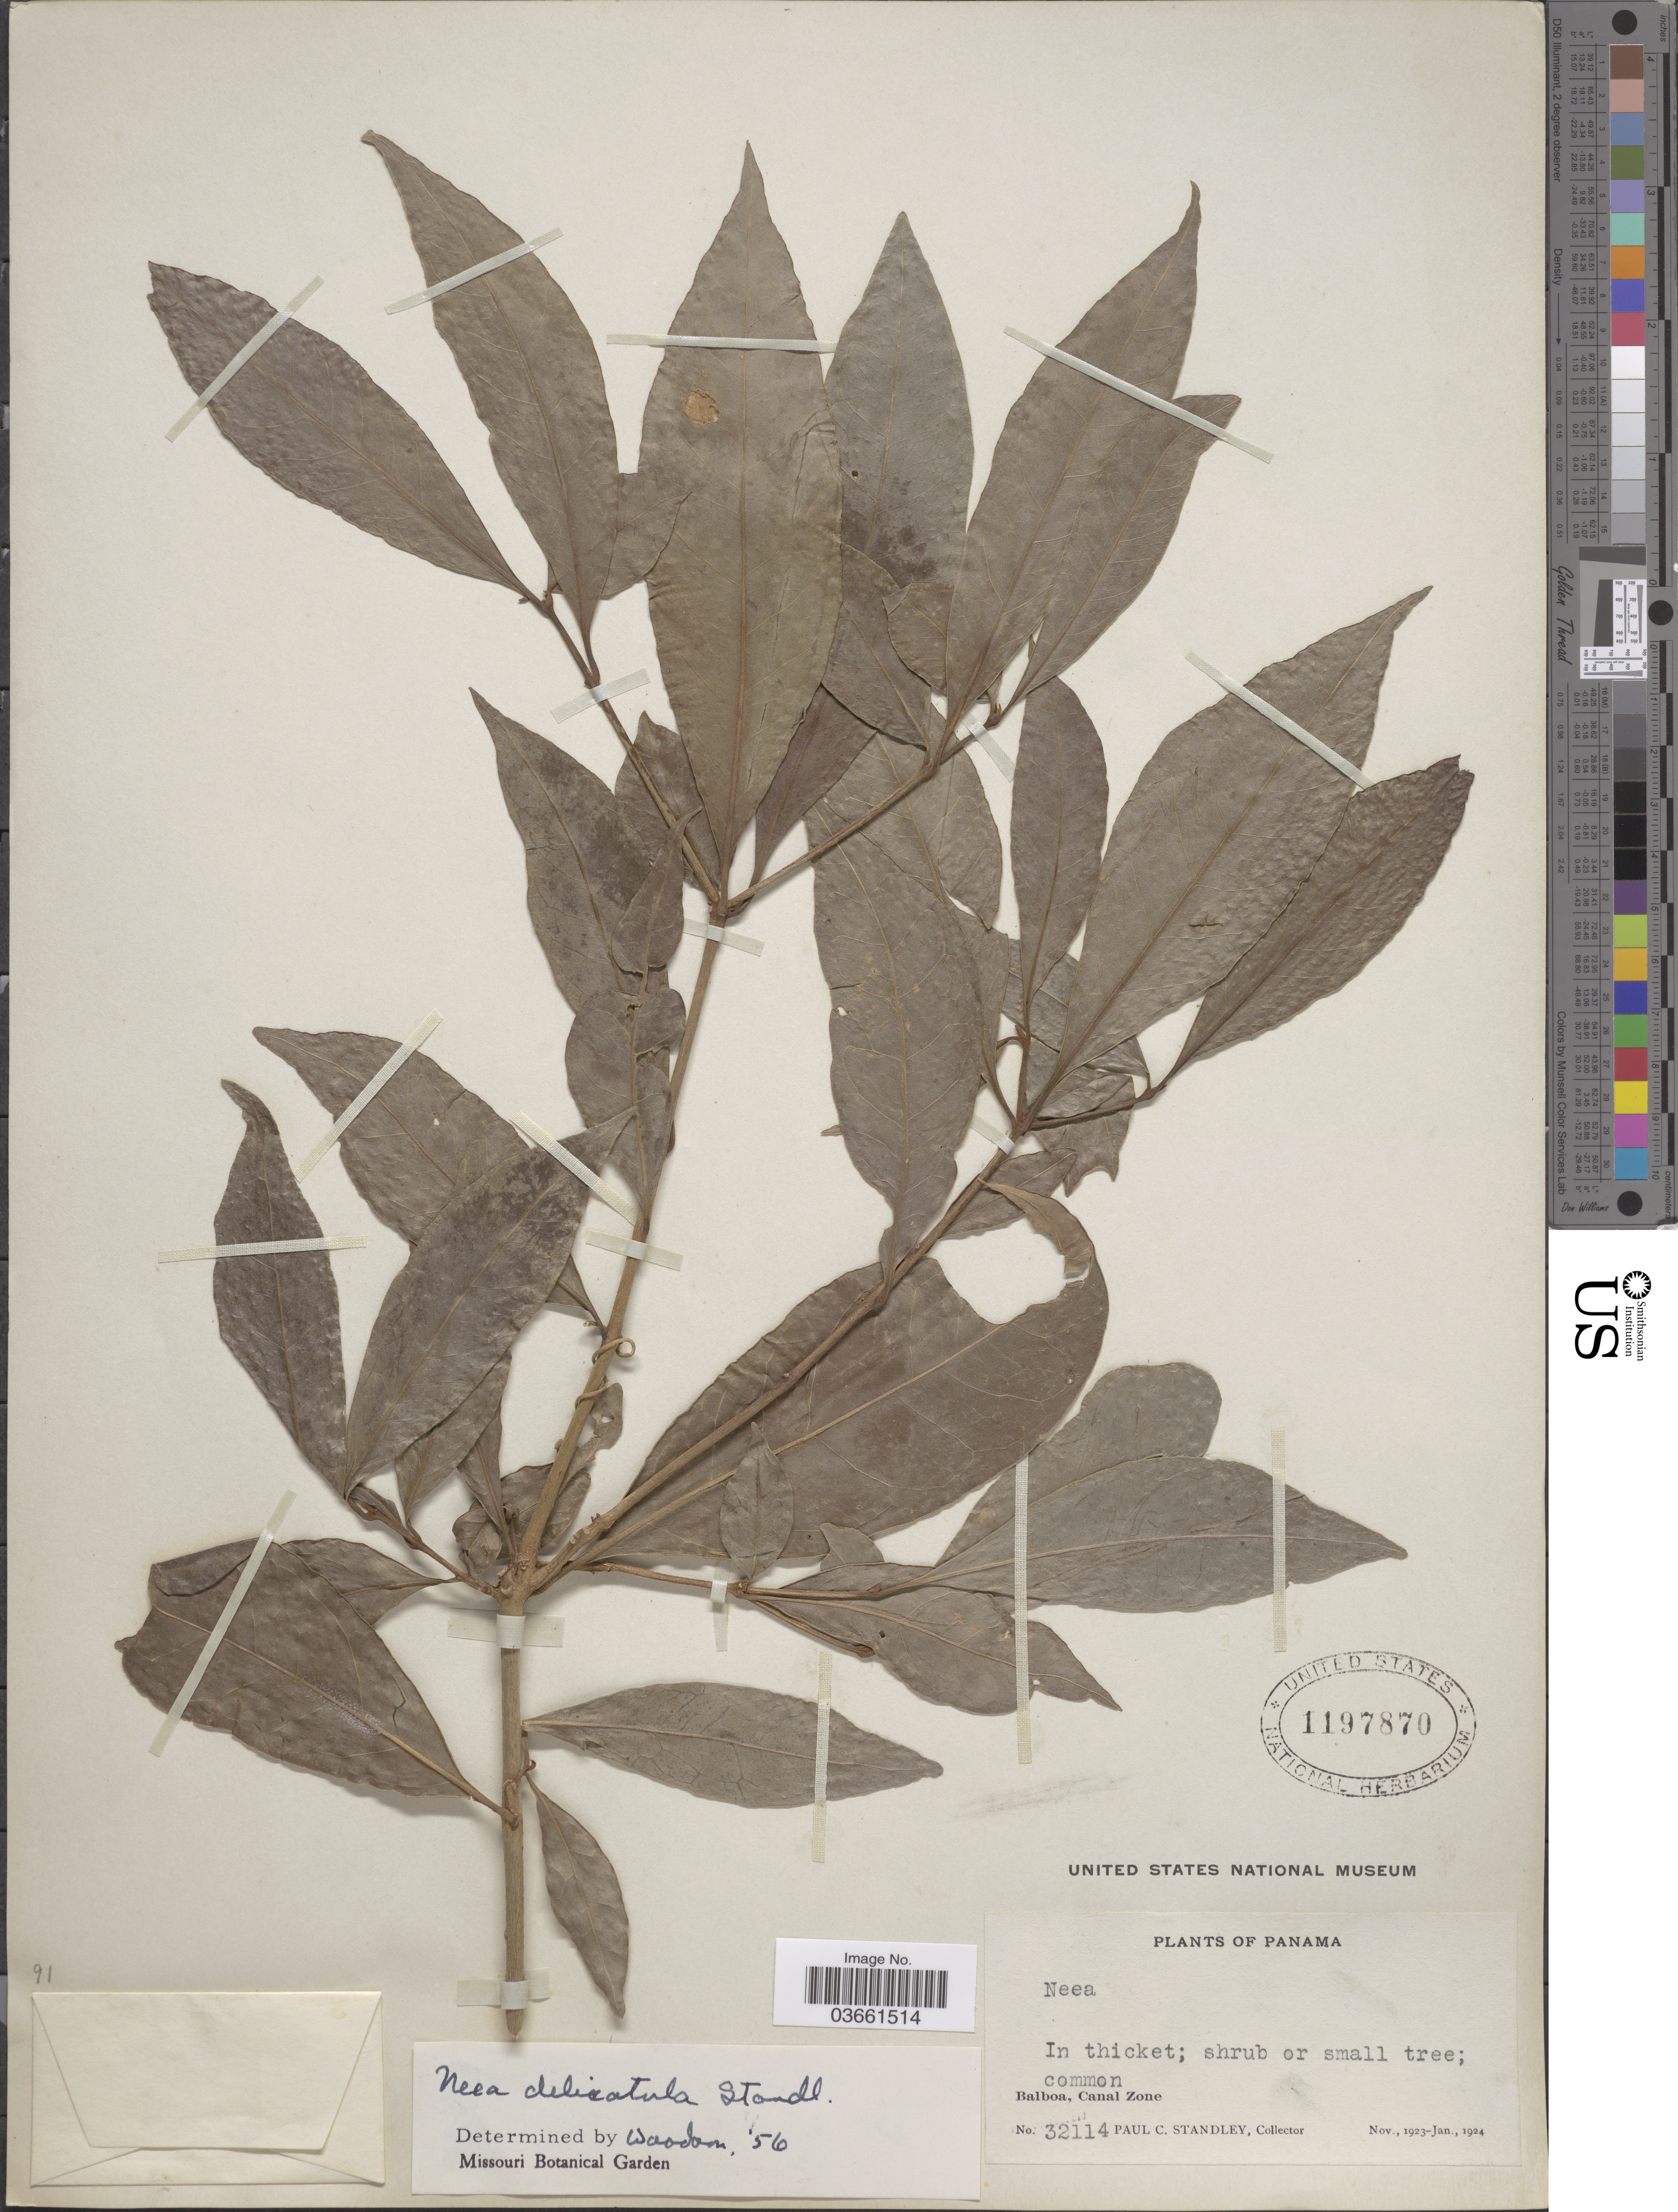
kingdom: Plantae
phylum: Tracheophyta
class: Magnoliopsida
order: Caryophyllales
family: Nyctaginaceae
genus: Neea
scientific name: Neea delicatula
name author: Standl.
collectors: P. C. Standley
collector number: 32114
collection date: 1923-11/1924-01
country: Panama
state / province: Colón / Panamá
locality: Balboa, Canal Zone.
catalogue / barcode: US 1197870